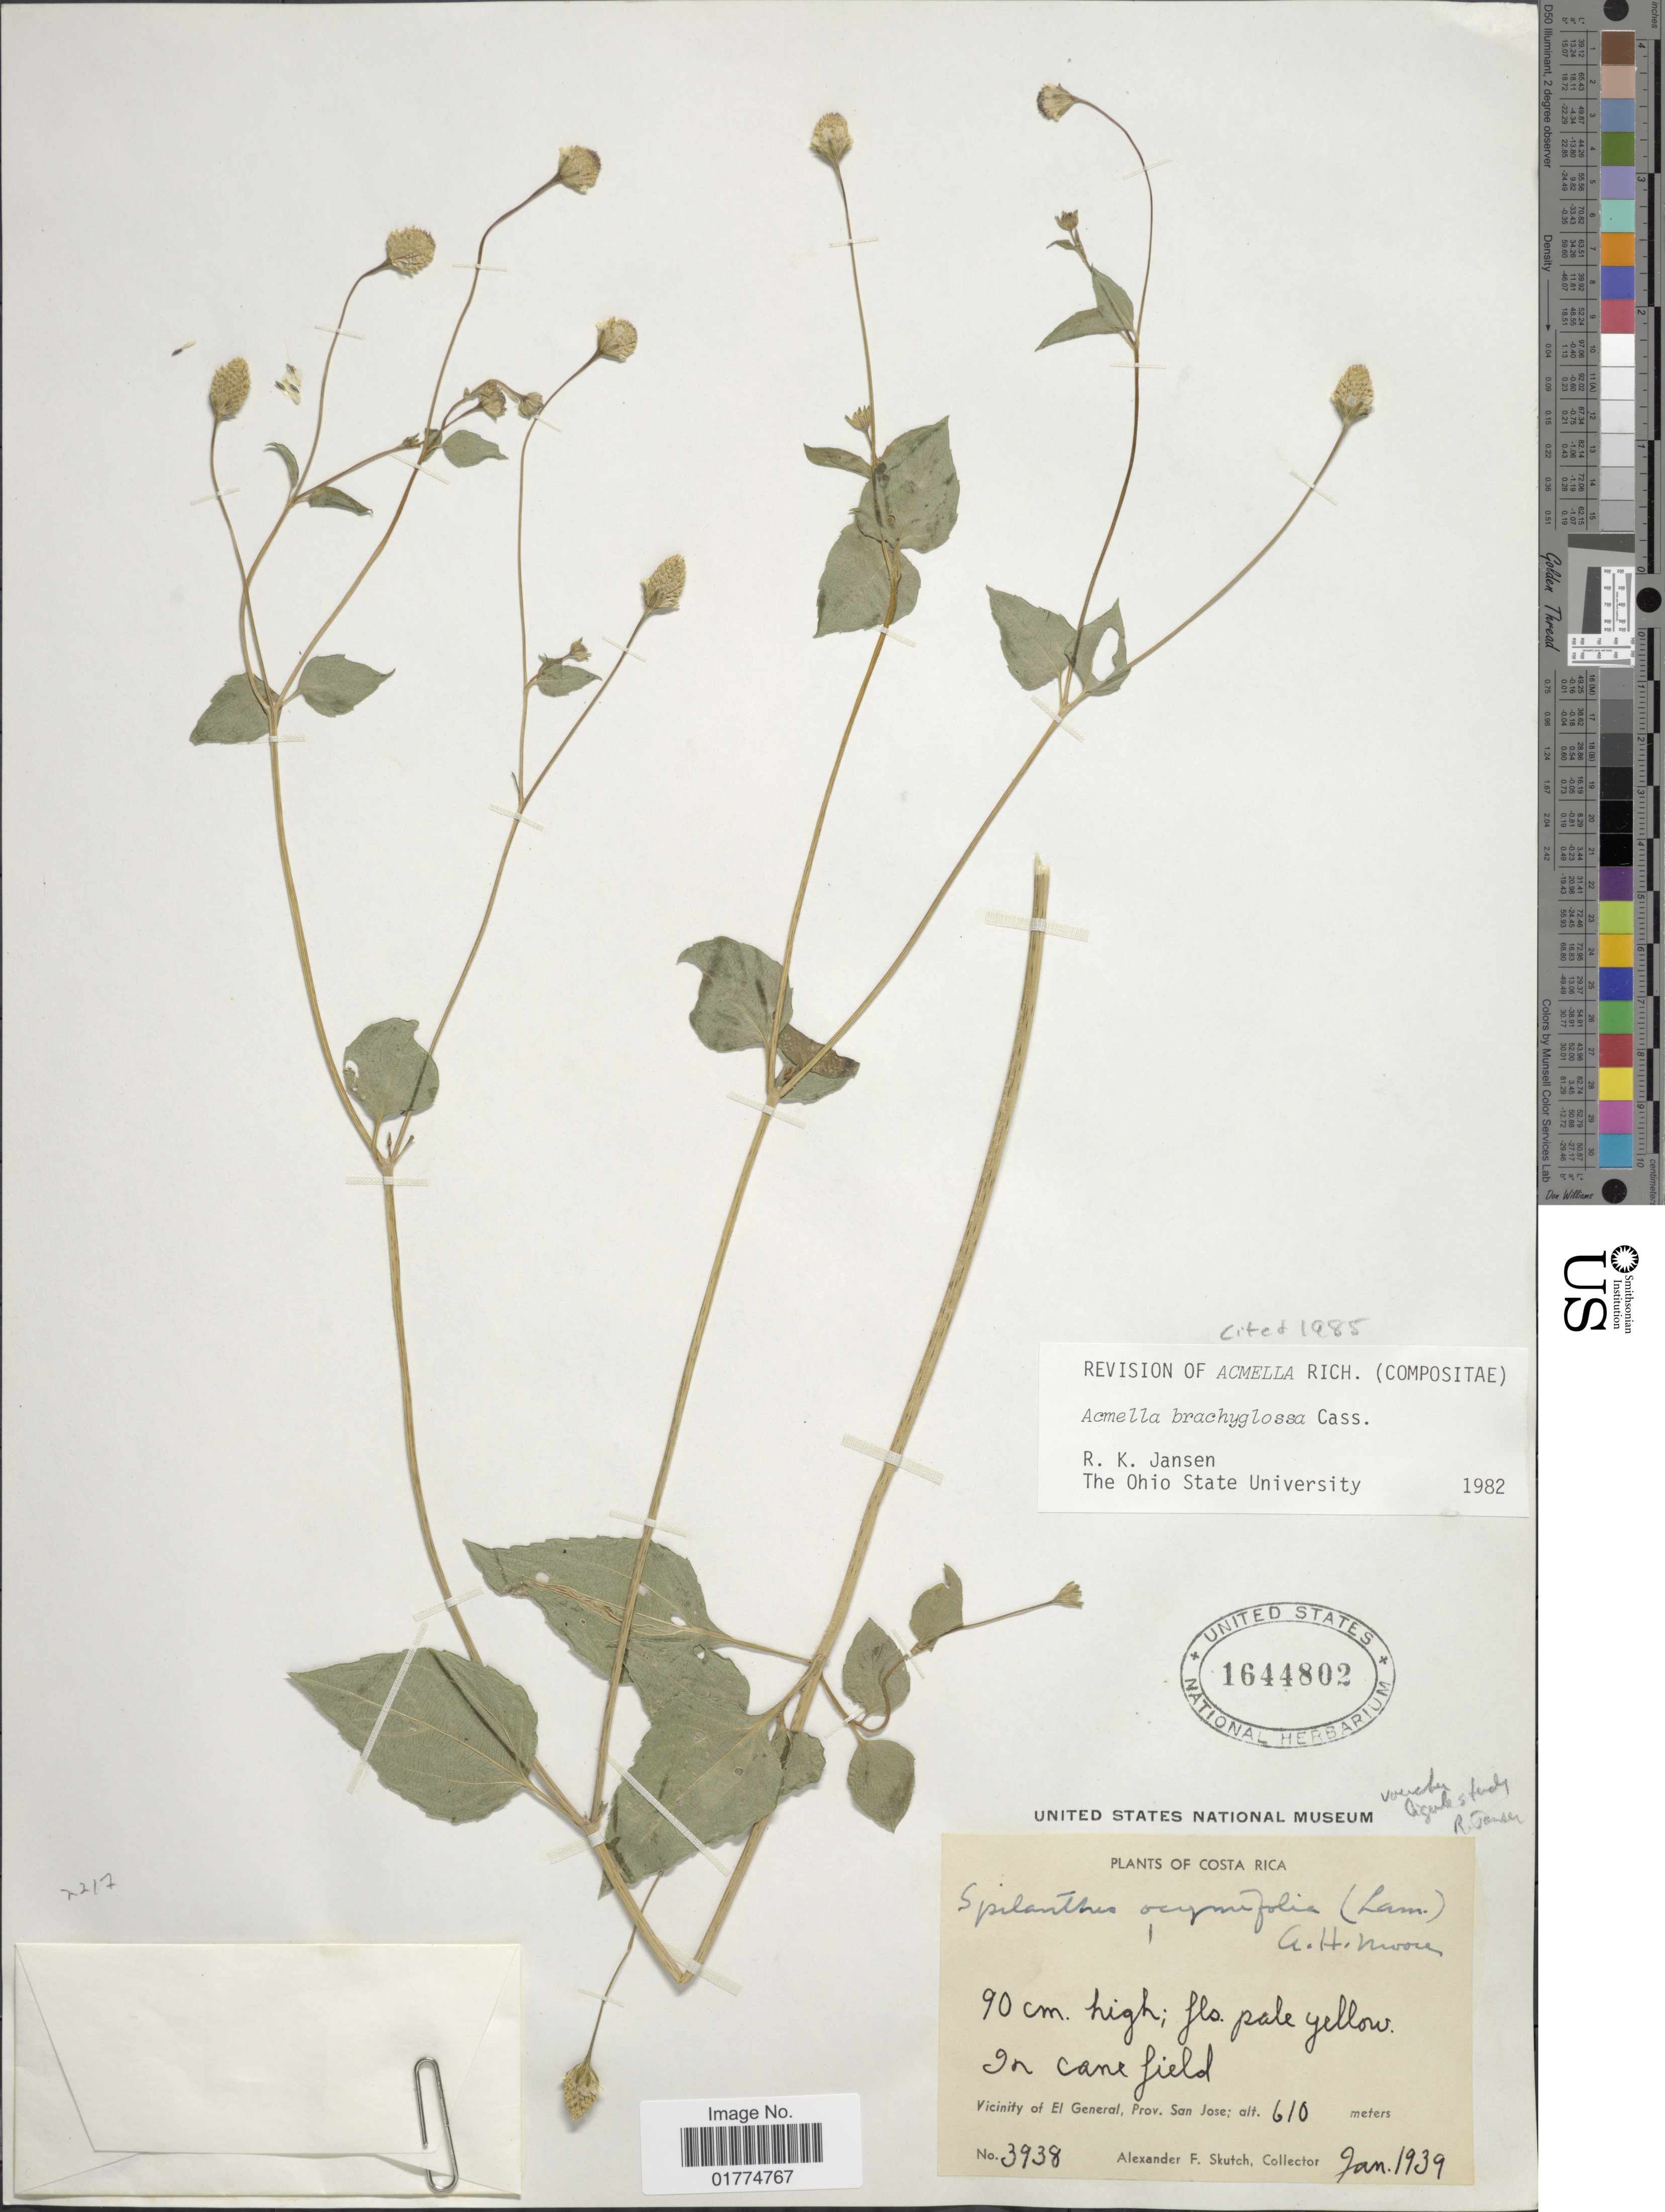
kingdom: Plantae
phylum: Tracheophyta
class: Magnoliopsida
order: Asterales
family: Asteraceae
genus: Acmella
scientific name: Acmella brachyglossa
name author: Cass.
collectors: A. F. Skutch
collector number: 3938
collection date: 1939-01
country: Costa Rica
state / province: San José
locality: Vicinity of El General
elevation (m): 610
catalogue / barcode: US 1644802